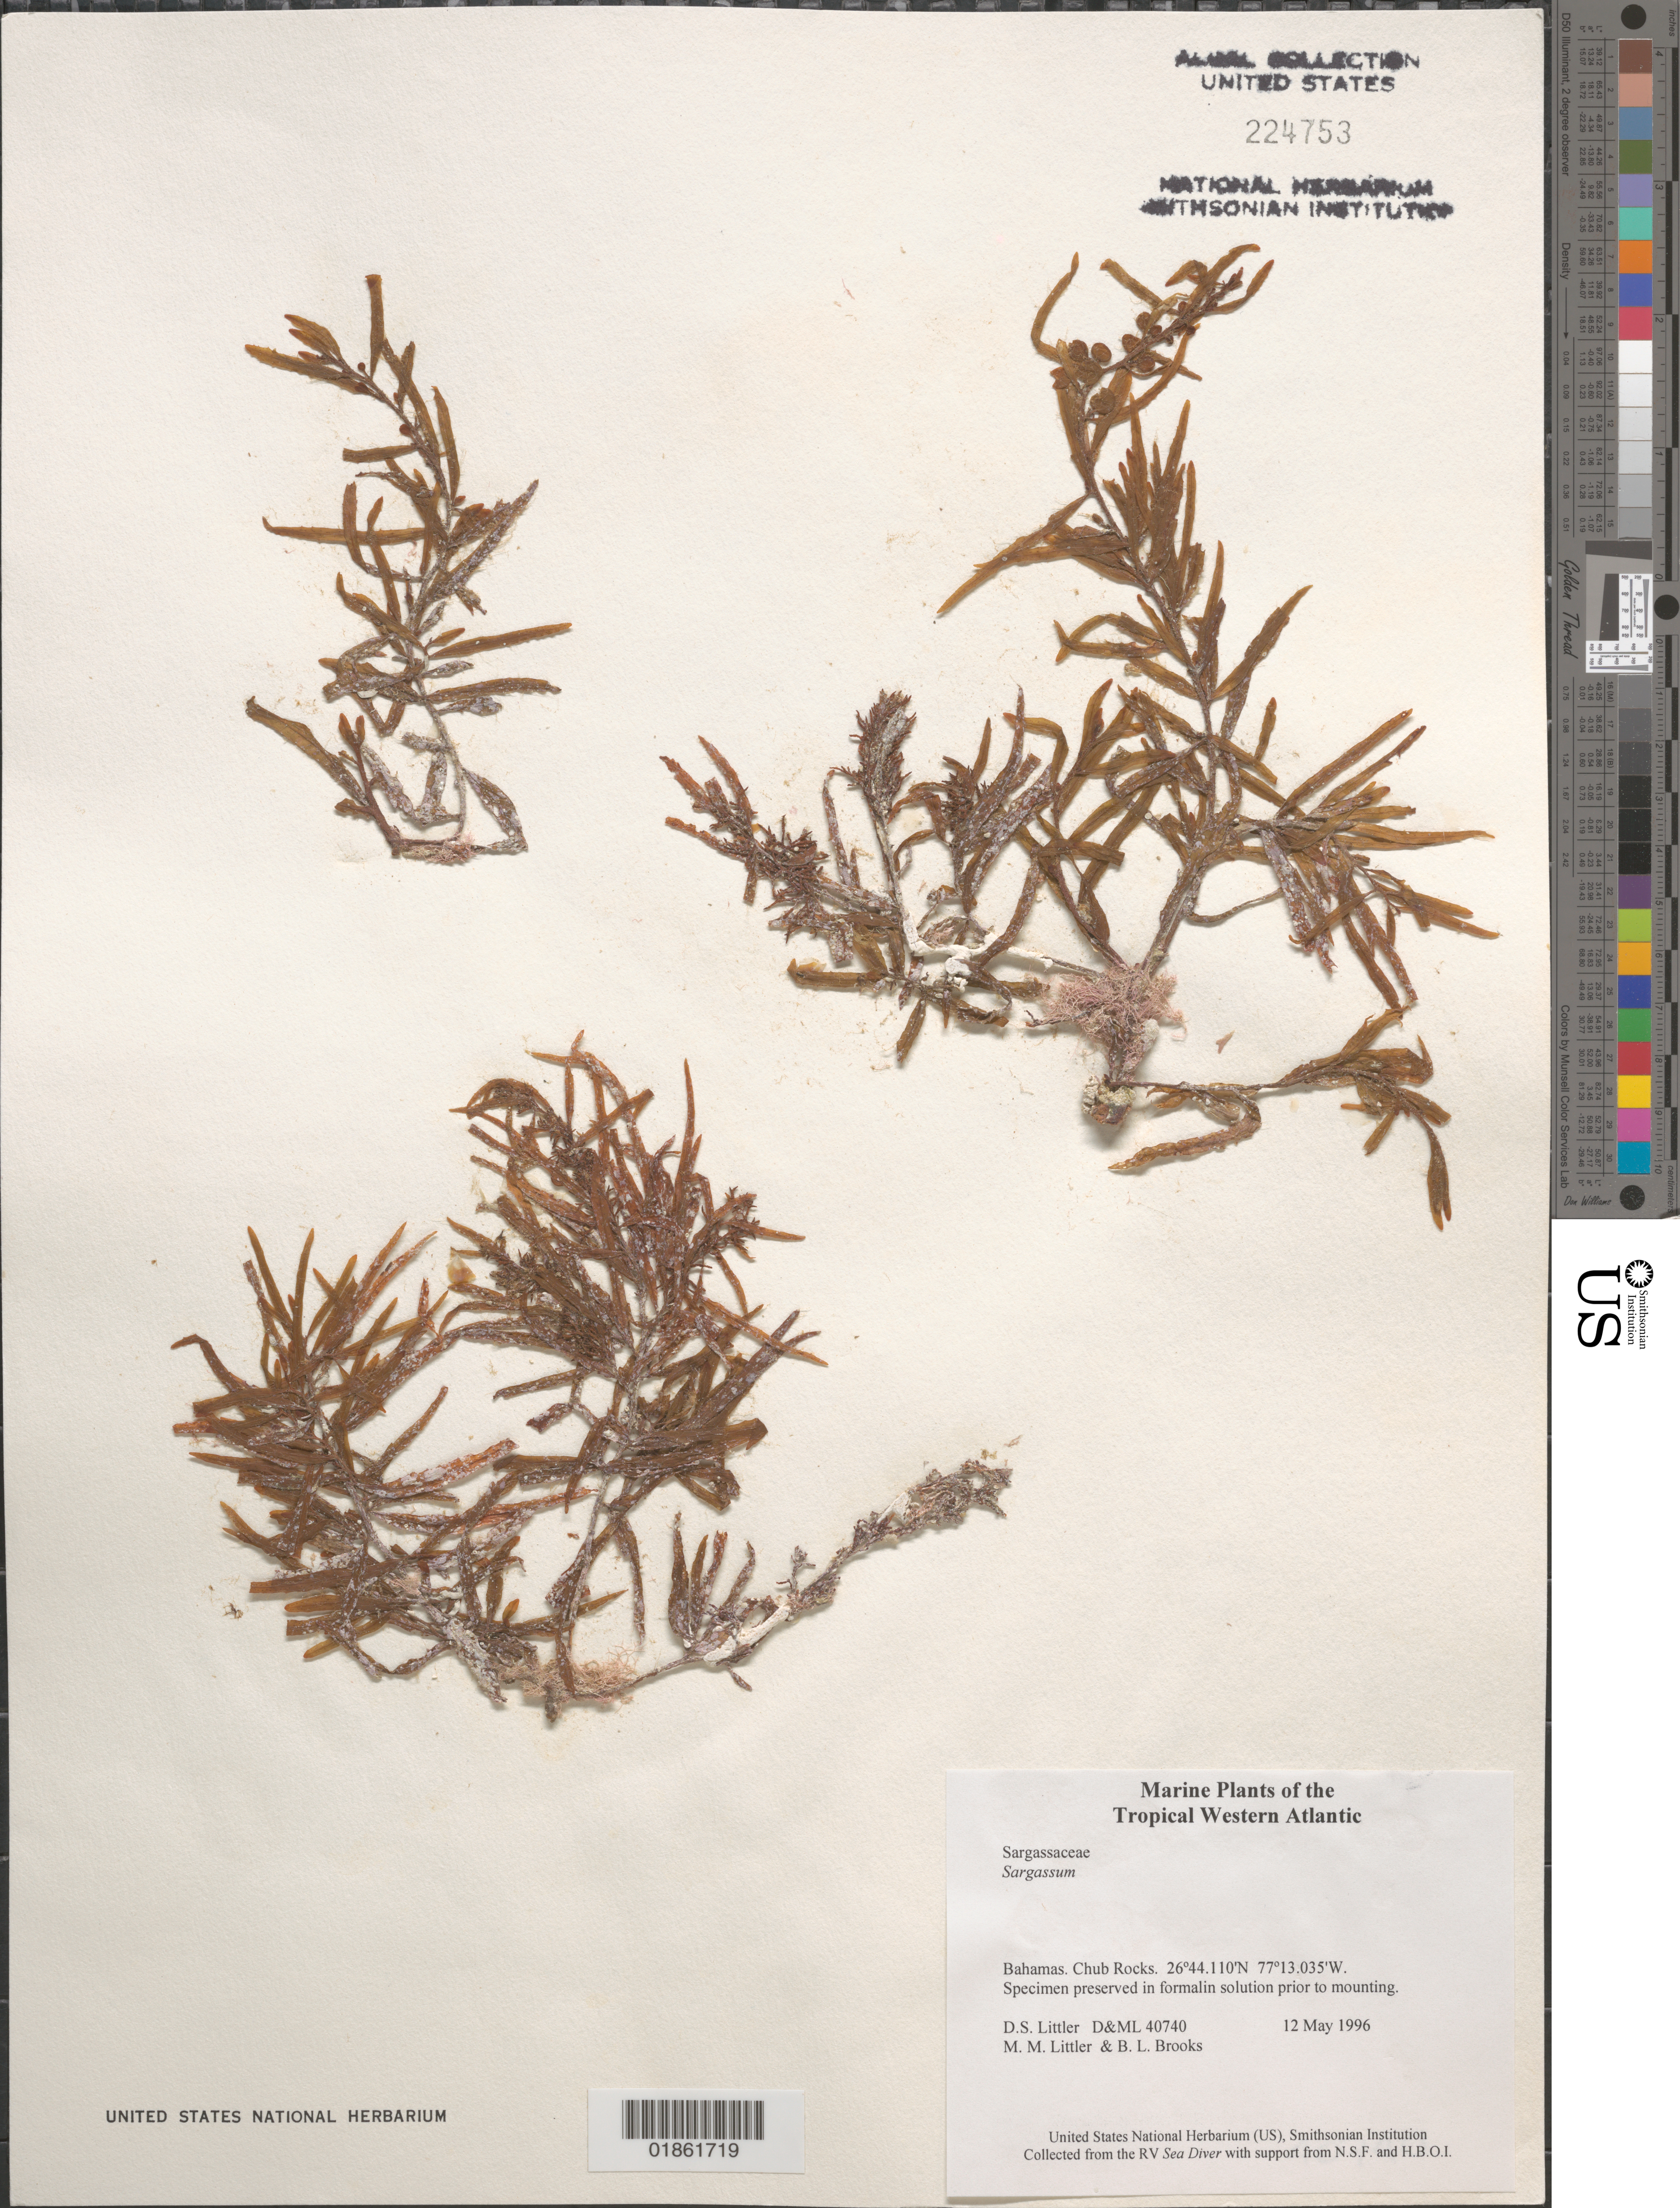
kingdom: Chromista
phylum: Ochrophyta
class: Phaeophyceae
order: Fucales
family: Sargassaceae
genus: Sargassum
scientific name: Sargassum sp.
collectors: D. S. Littler & M. M. Littler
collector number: D&ML 40740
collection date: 1996-05-12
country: Bahamas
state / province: Hope Town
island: Abaco Is.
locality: Chub Rocks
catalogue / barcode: US 224753